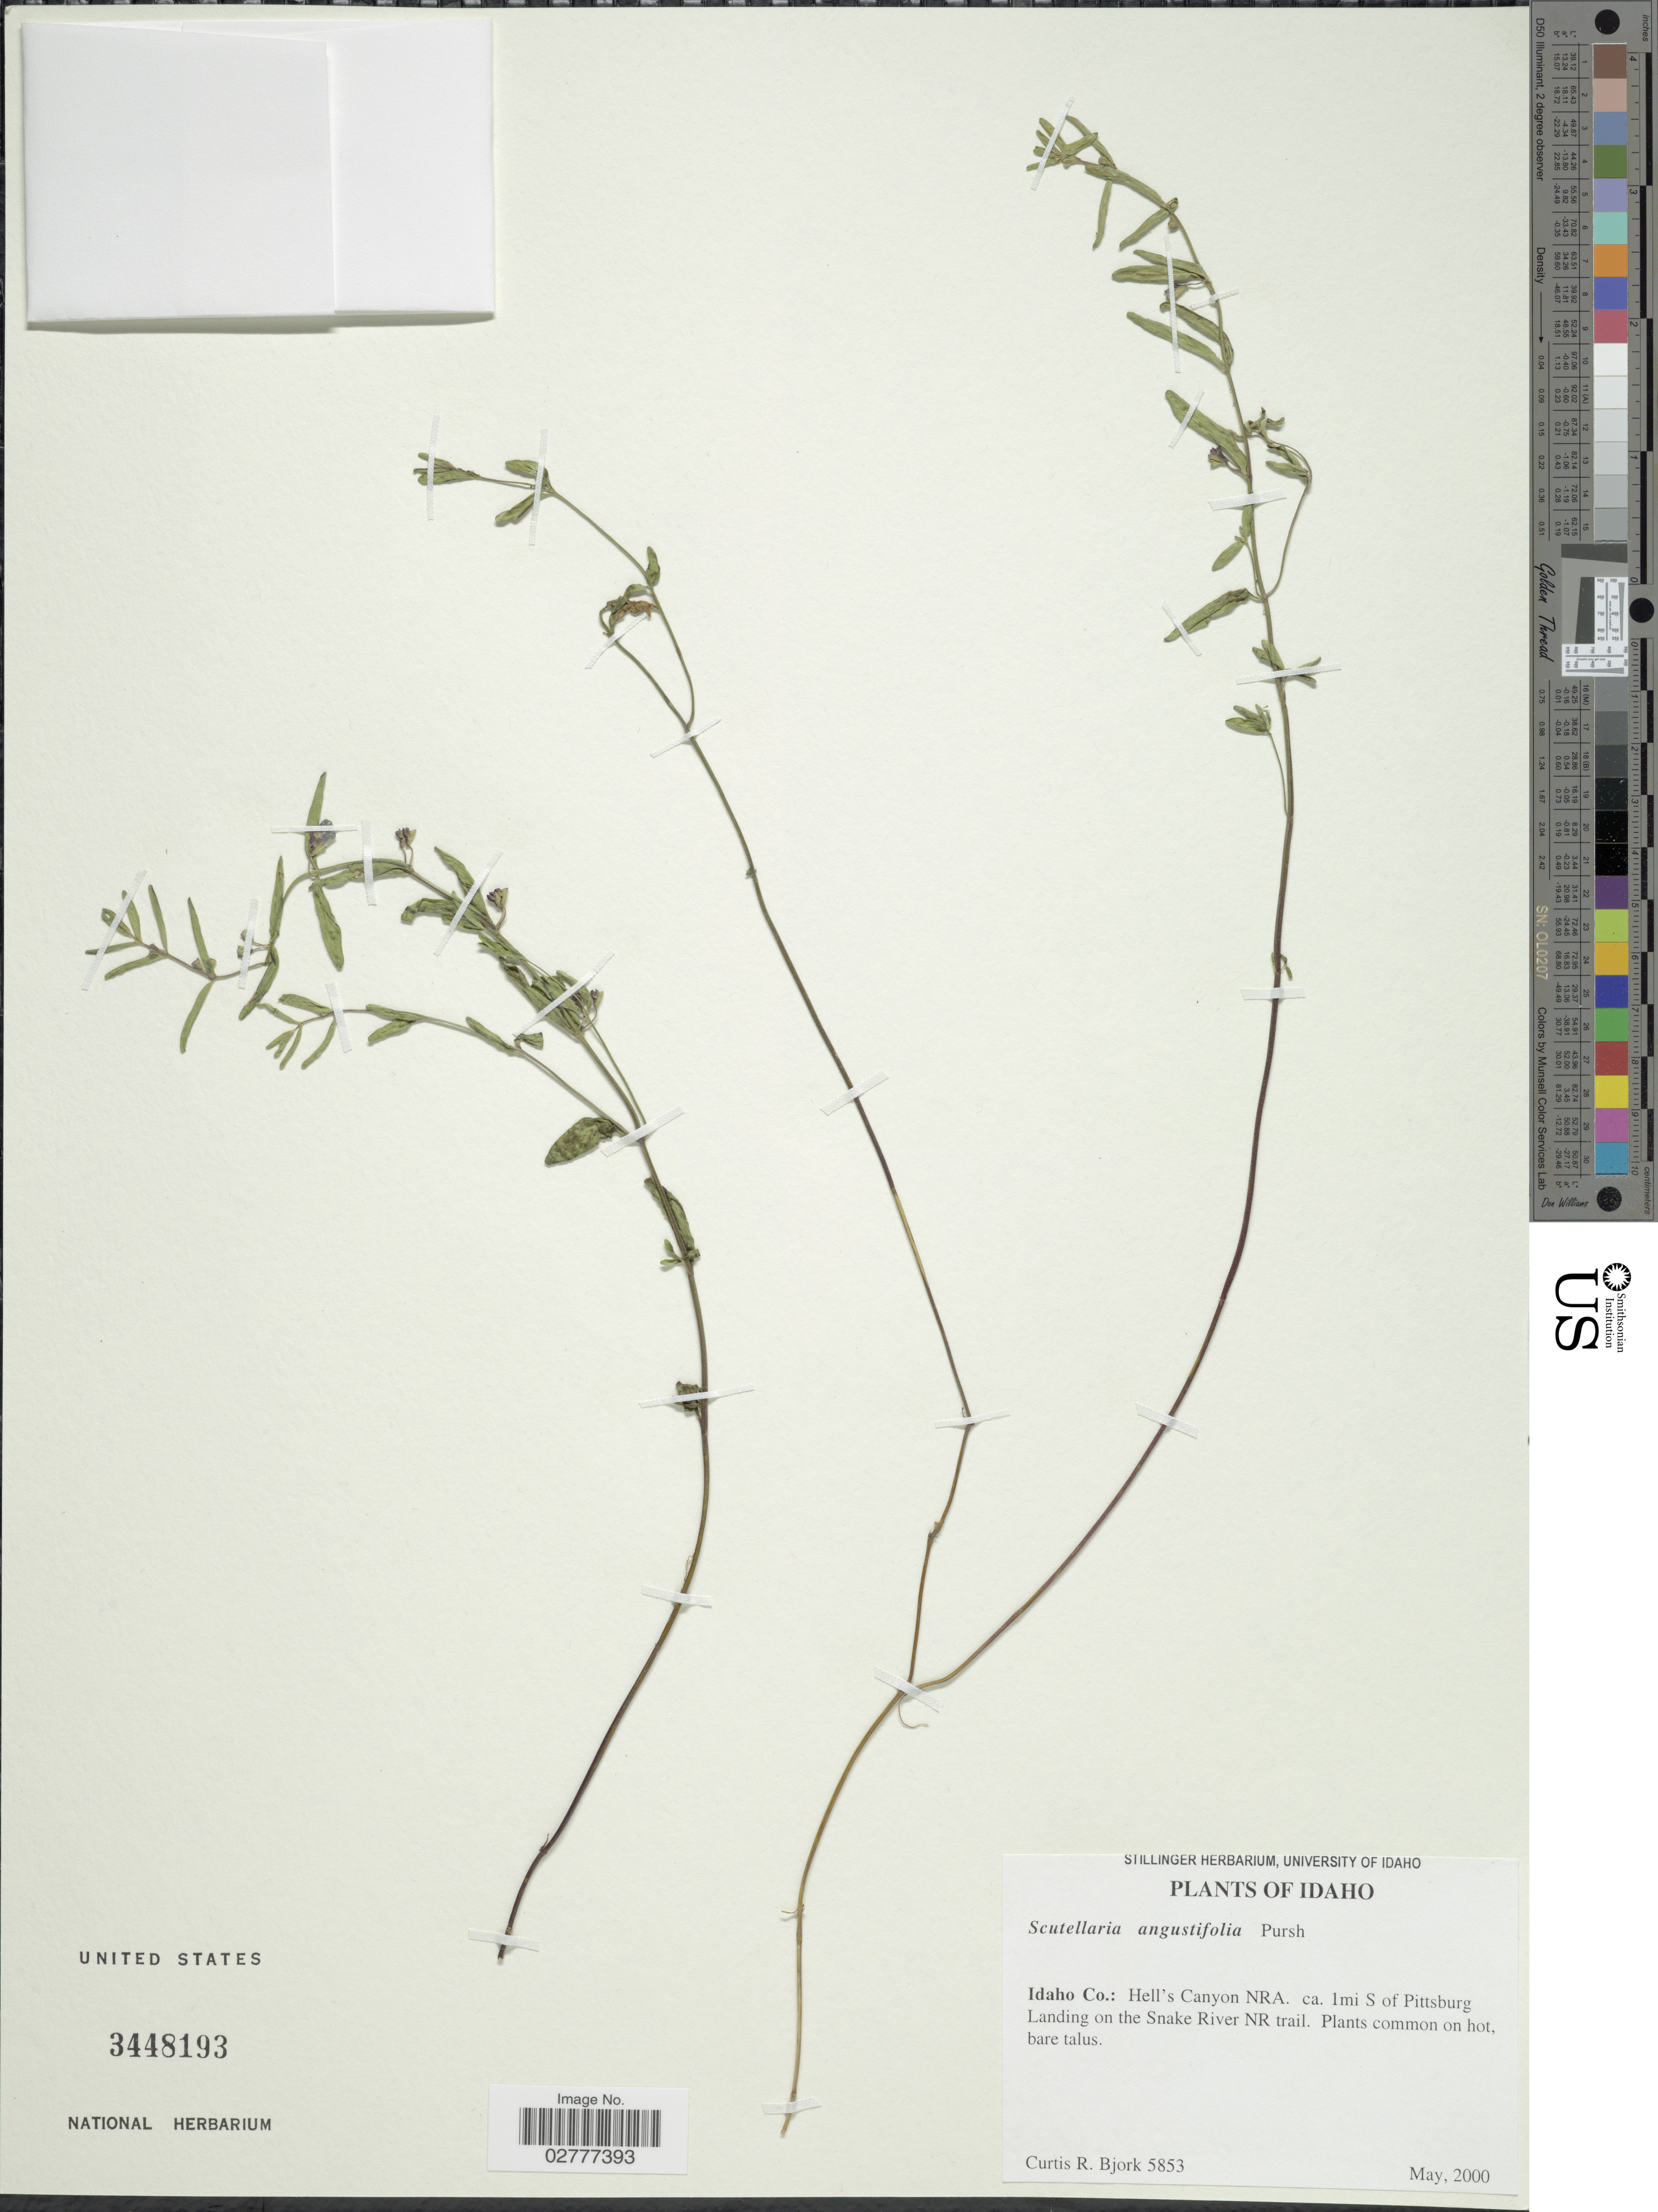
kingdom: Plantae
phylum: Tracheophyta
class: Magnoliopsida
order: Lamiales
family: Lamiaceae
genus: Scutellaria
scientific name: Scutellaria angustifolia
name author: Pursh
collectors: C. Bjork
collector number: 5853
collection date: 2000-05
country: United States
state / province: Idaho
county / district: Idaho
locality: Hell's Canyon NRA. ca. 1 mi S of Pittsburg Landing on the Snake River NR trail.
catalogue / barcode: US 3448193